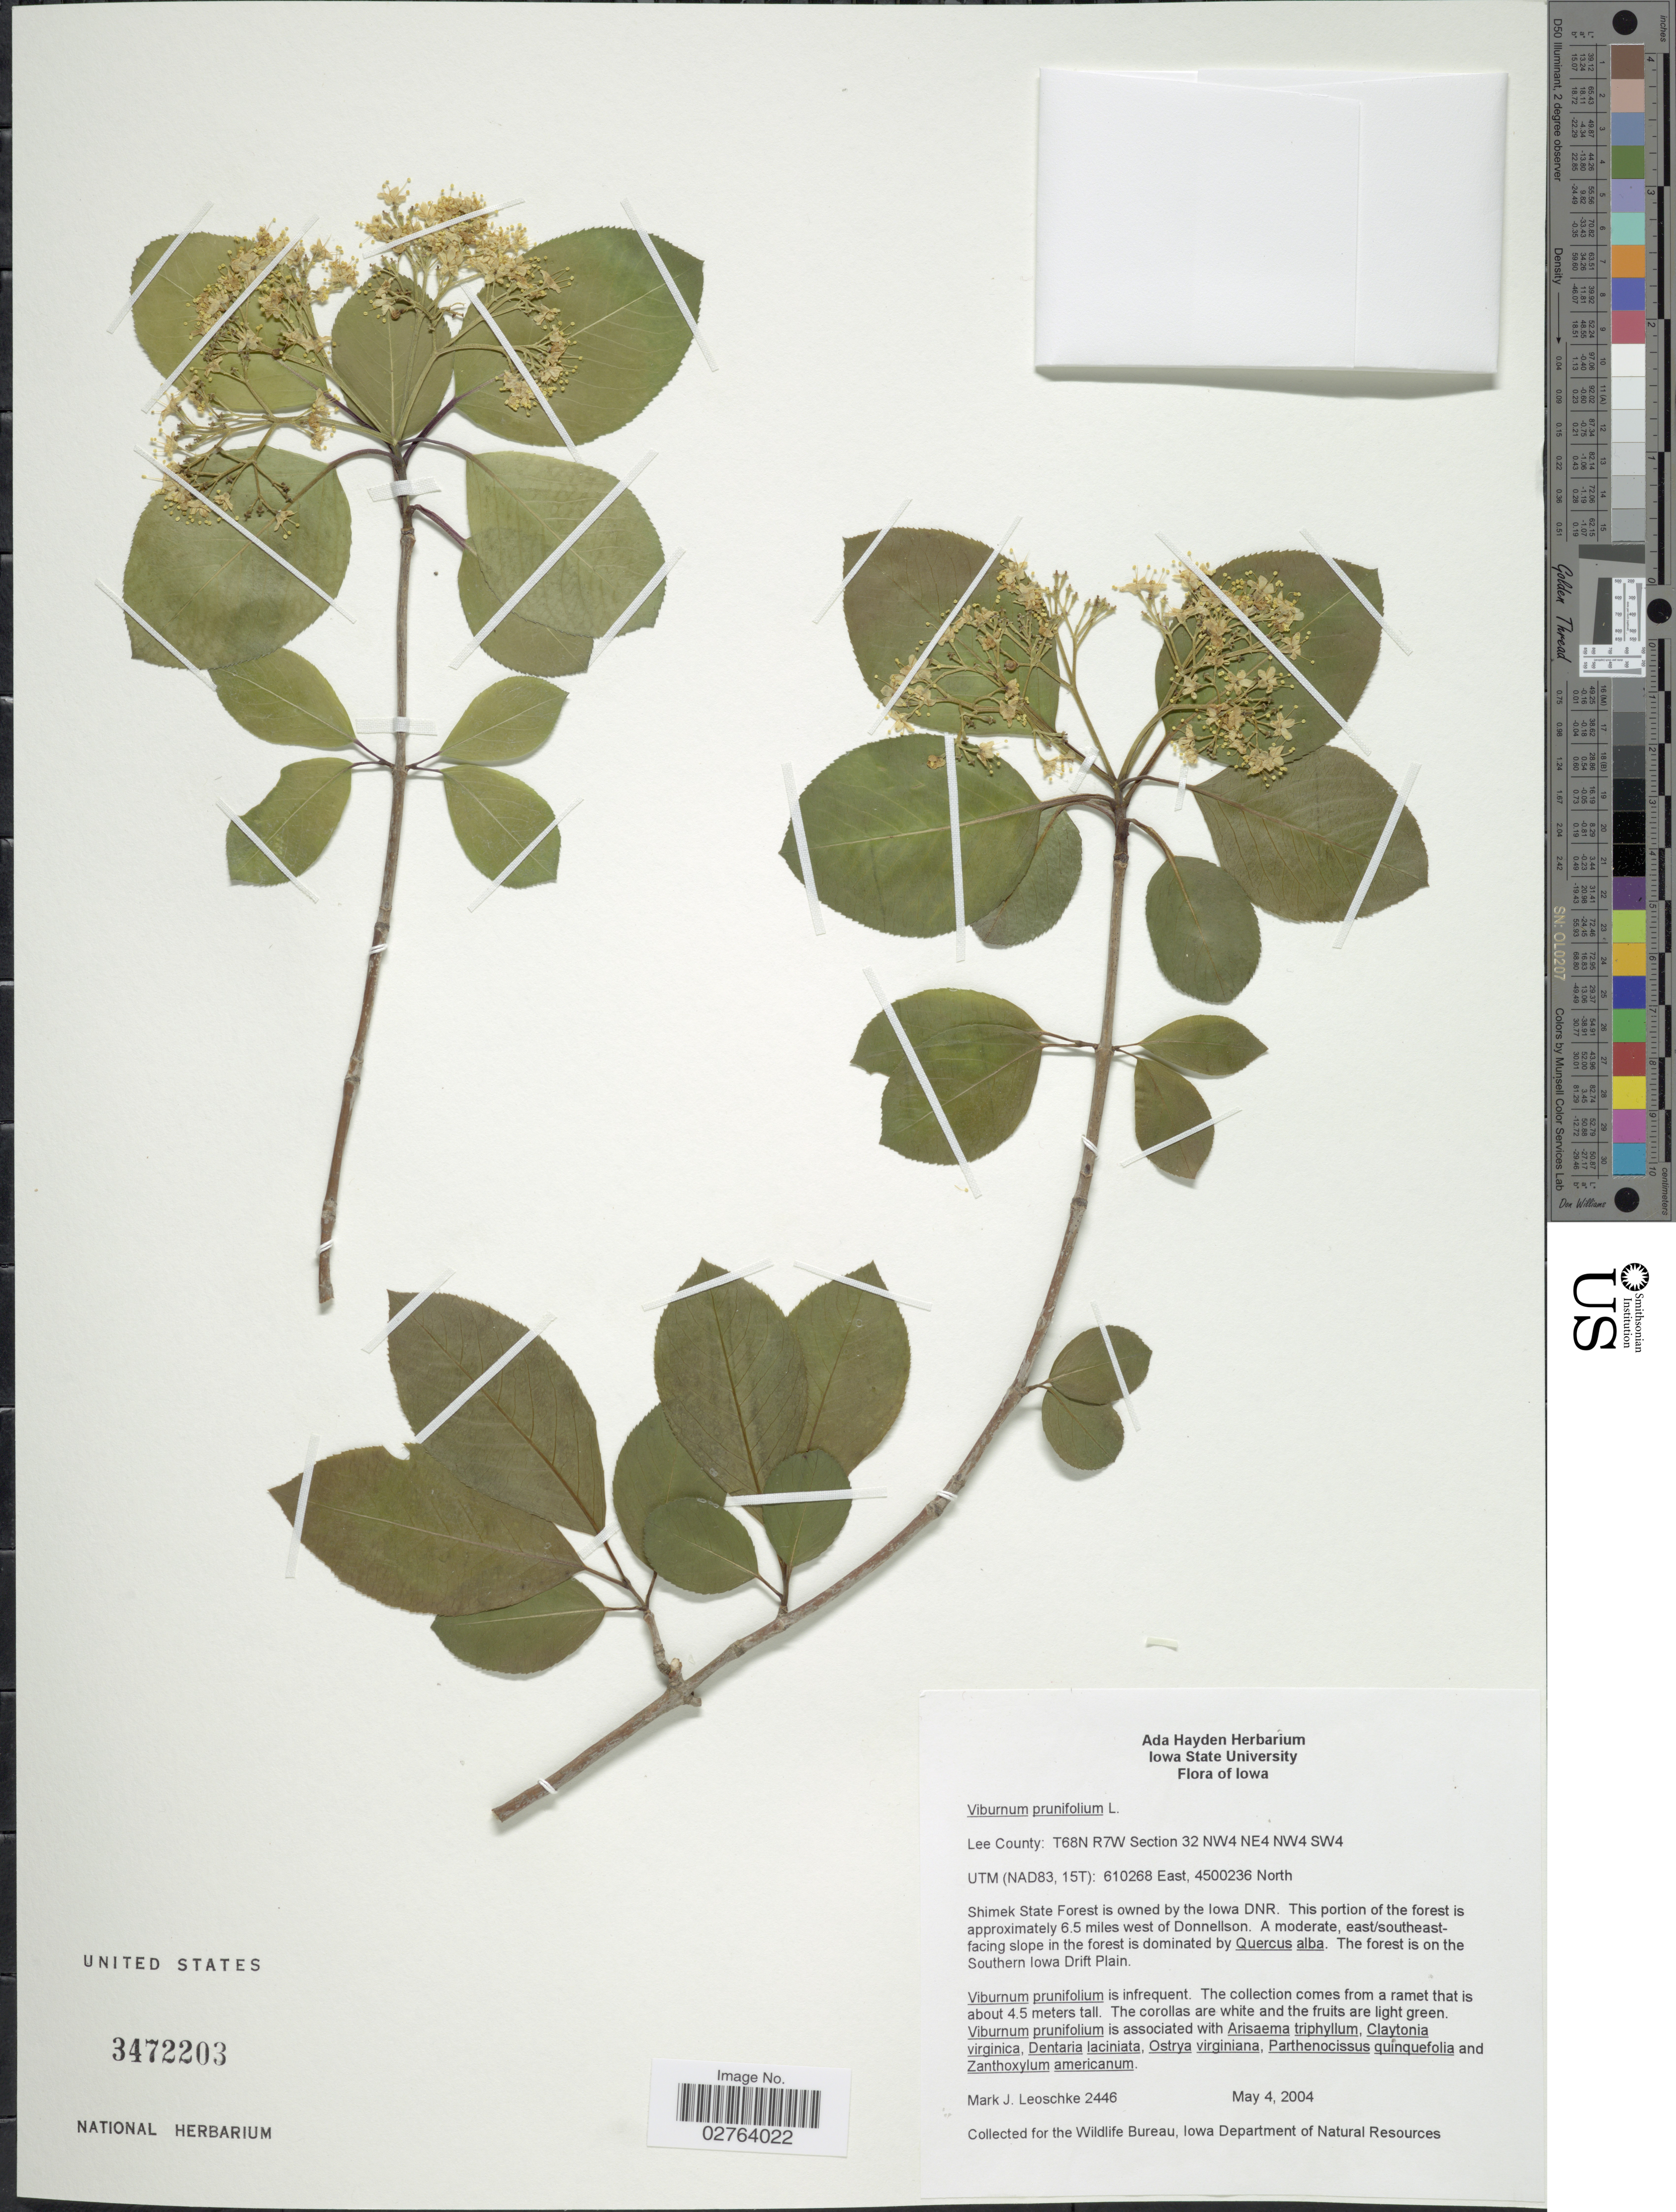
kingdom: Plantae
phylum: Tracheophyta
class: Magnoliopsida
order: Dipsacales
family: Viburnaceae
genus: Viburnum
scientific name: Viburnum prunifolium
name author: L.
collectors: M. J. Leoschke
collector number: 2446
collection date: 2004-05-04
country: United States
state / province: Iowa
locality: Lee County: T68N R7W Section 32 NW4 NE4 NW4 SW4. Shimek State Forest is owned by the Iowa DNR. This portion of the forest is approximately 6.5 miles west of Donnellson. The forest is on the Southern Iowa Drift Plain.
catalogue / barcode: US 3472203